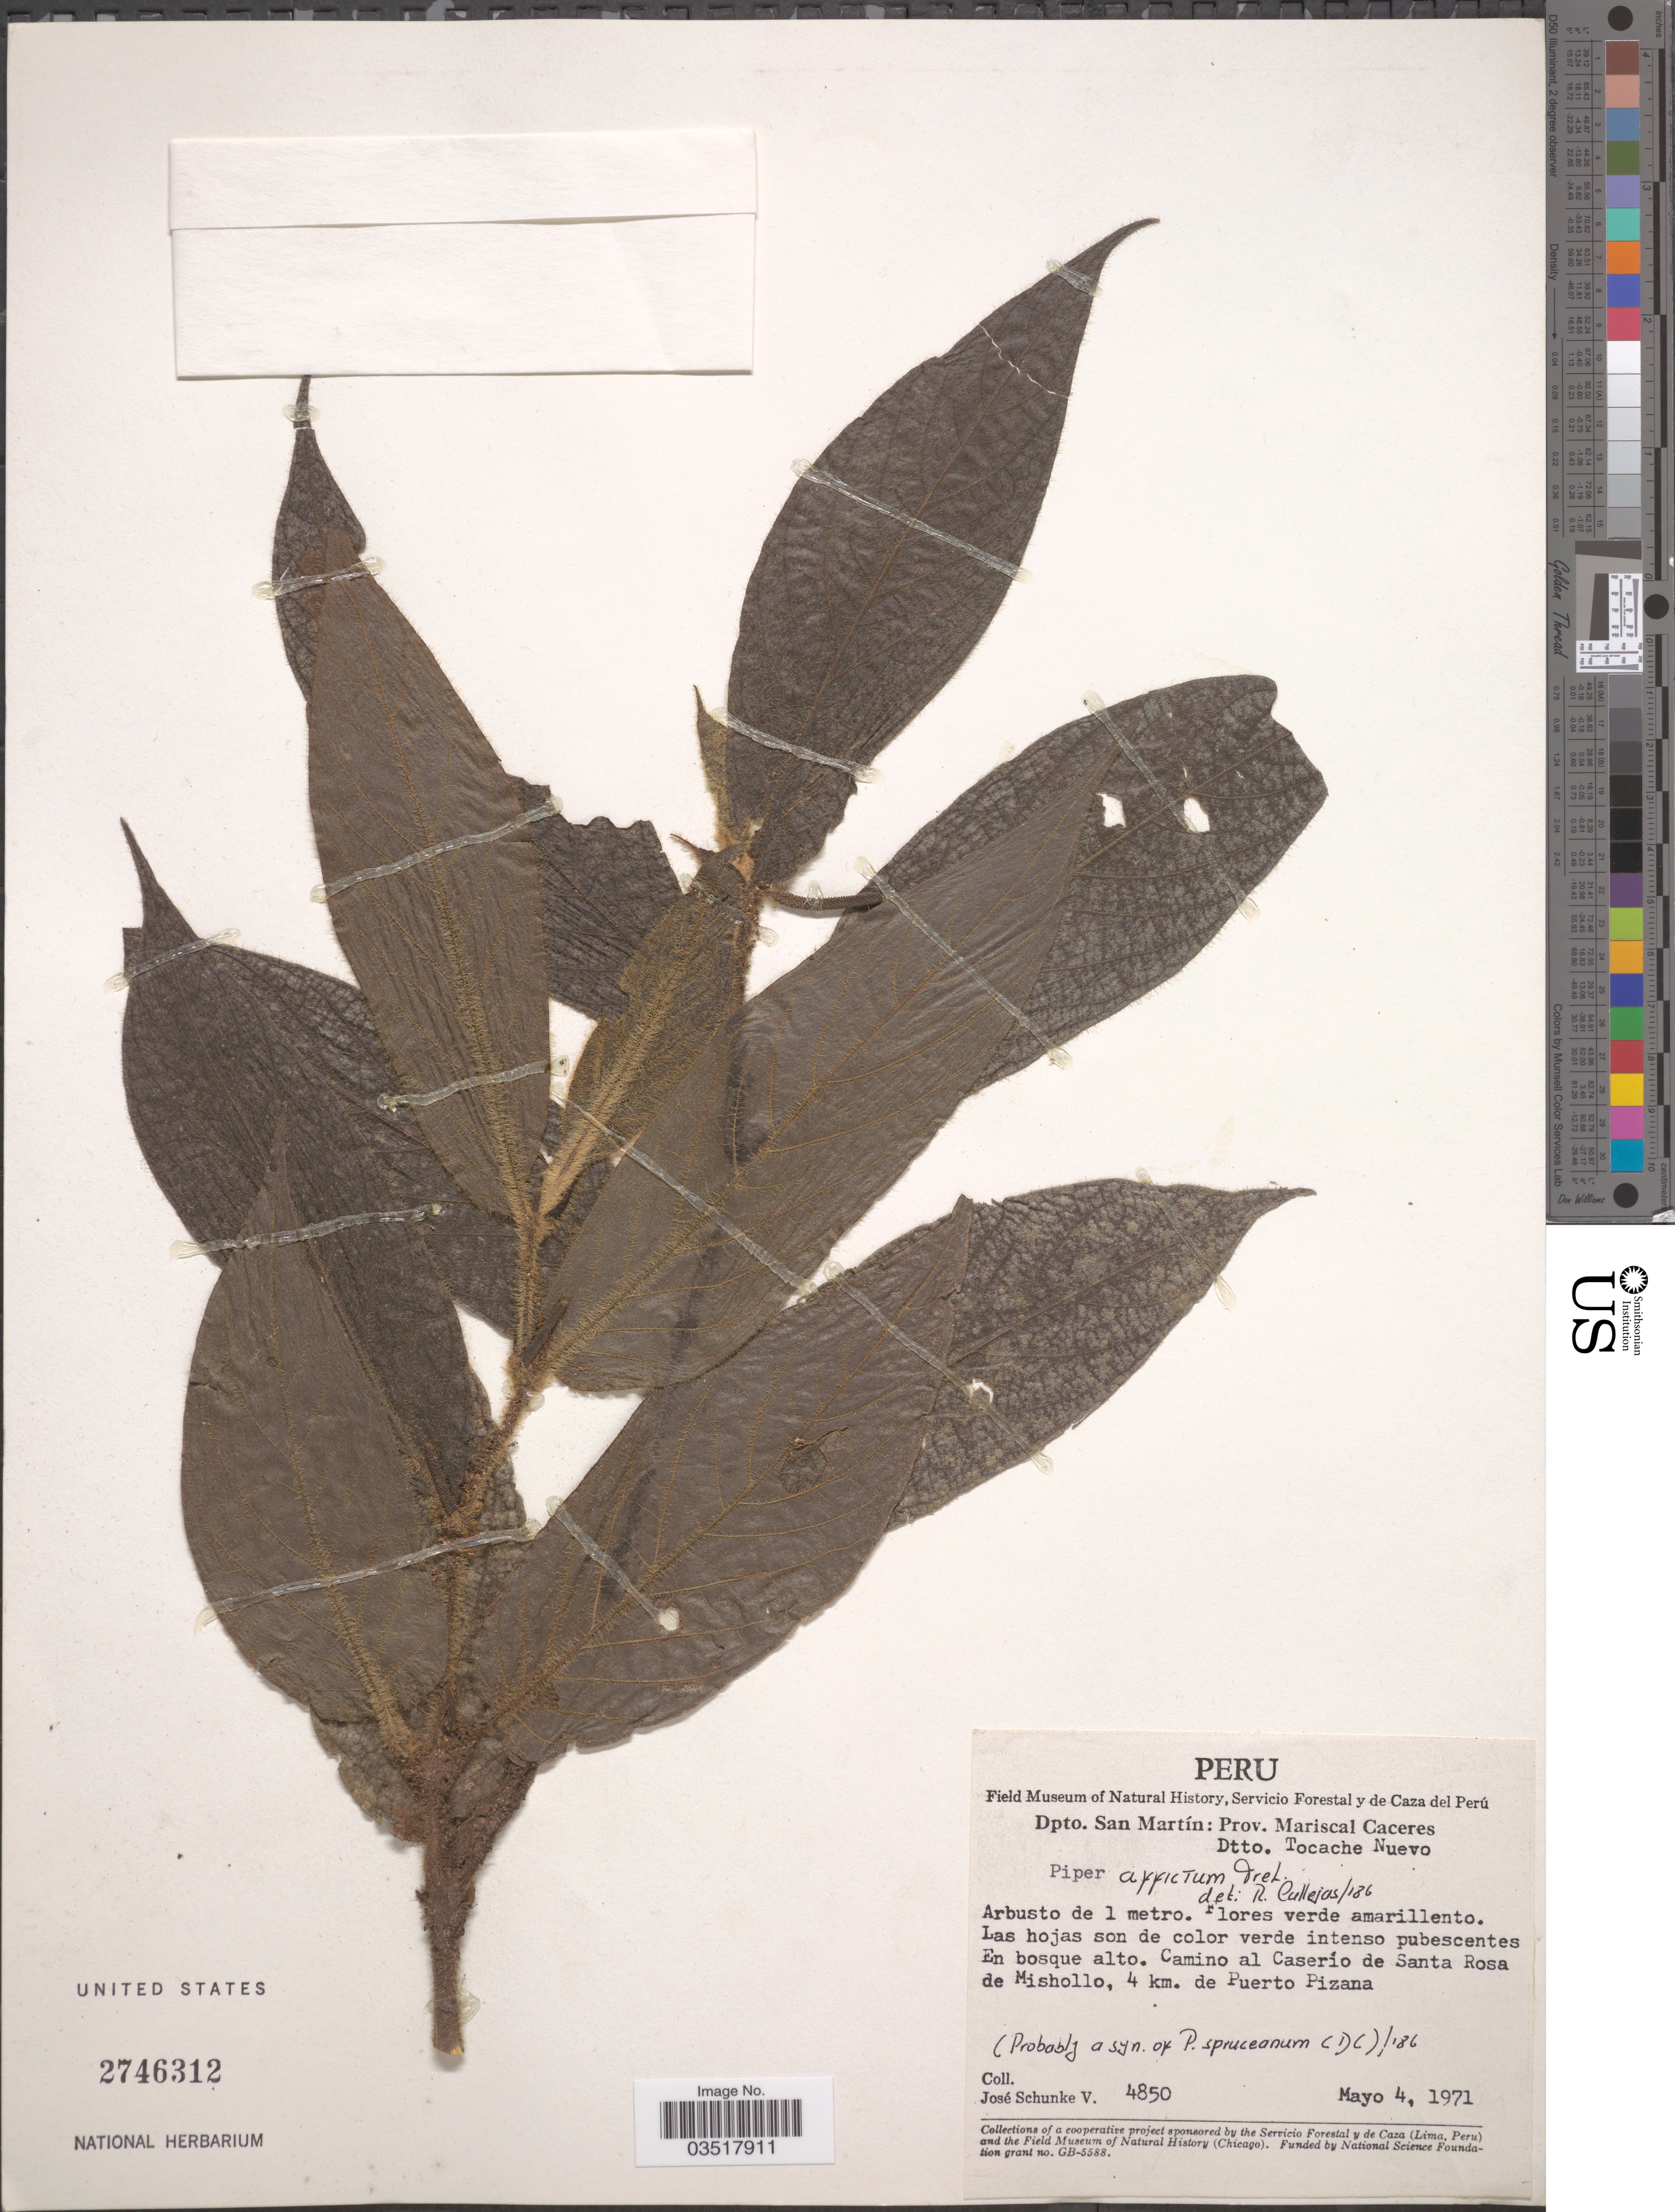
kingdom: Plantae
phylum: Tracheophyta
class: Magnoliopsida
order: Piperales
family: Piperaceae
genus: Piper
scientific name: Piper affictum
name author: Trel.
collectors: J. Schunke Vigo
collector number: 4850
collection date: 1971-05-04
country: Peru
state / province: San Martín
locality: Dpto. San Martín: Prov. Mariscal Caceres. Dtto. Tocache Nuevo. Camino al Caserío de Santa Rosa de Mishollo, 4 km. de Puerto Pizana.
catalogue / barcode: US 2746312